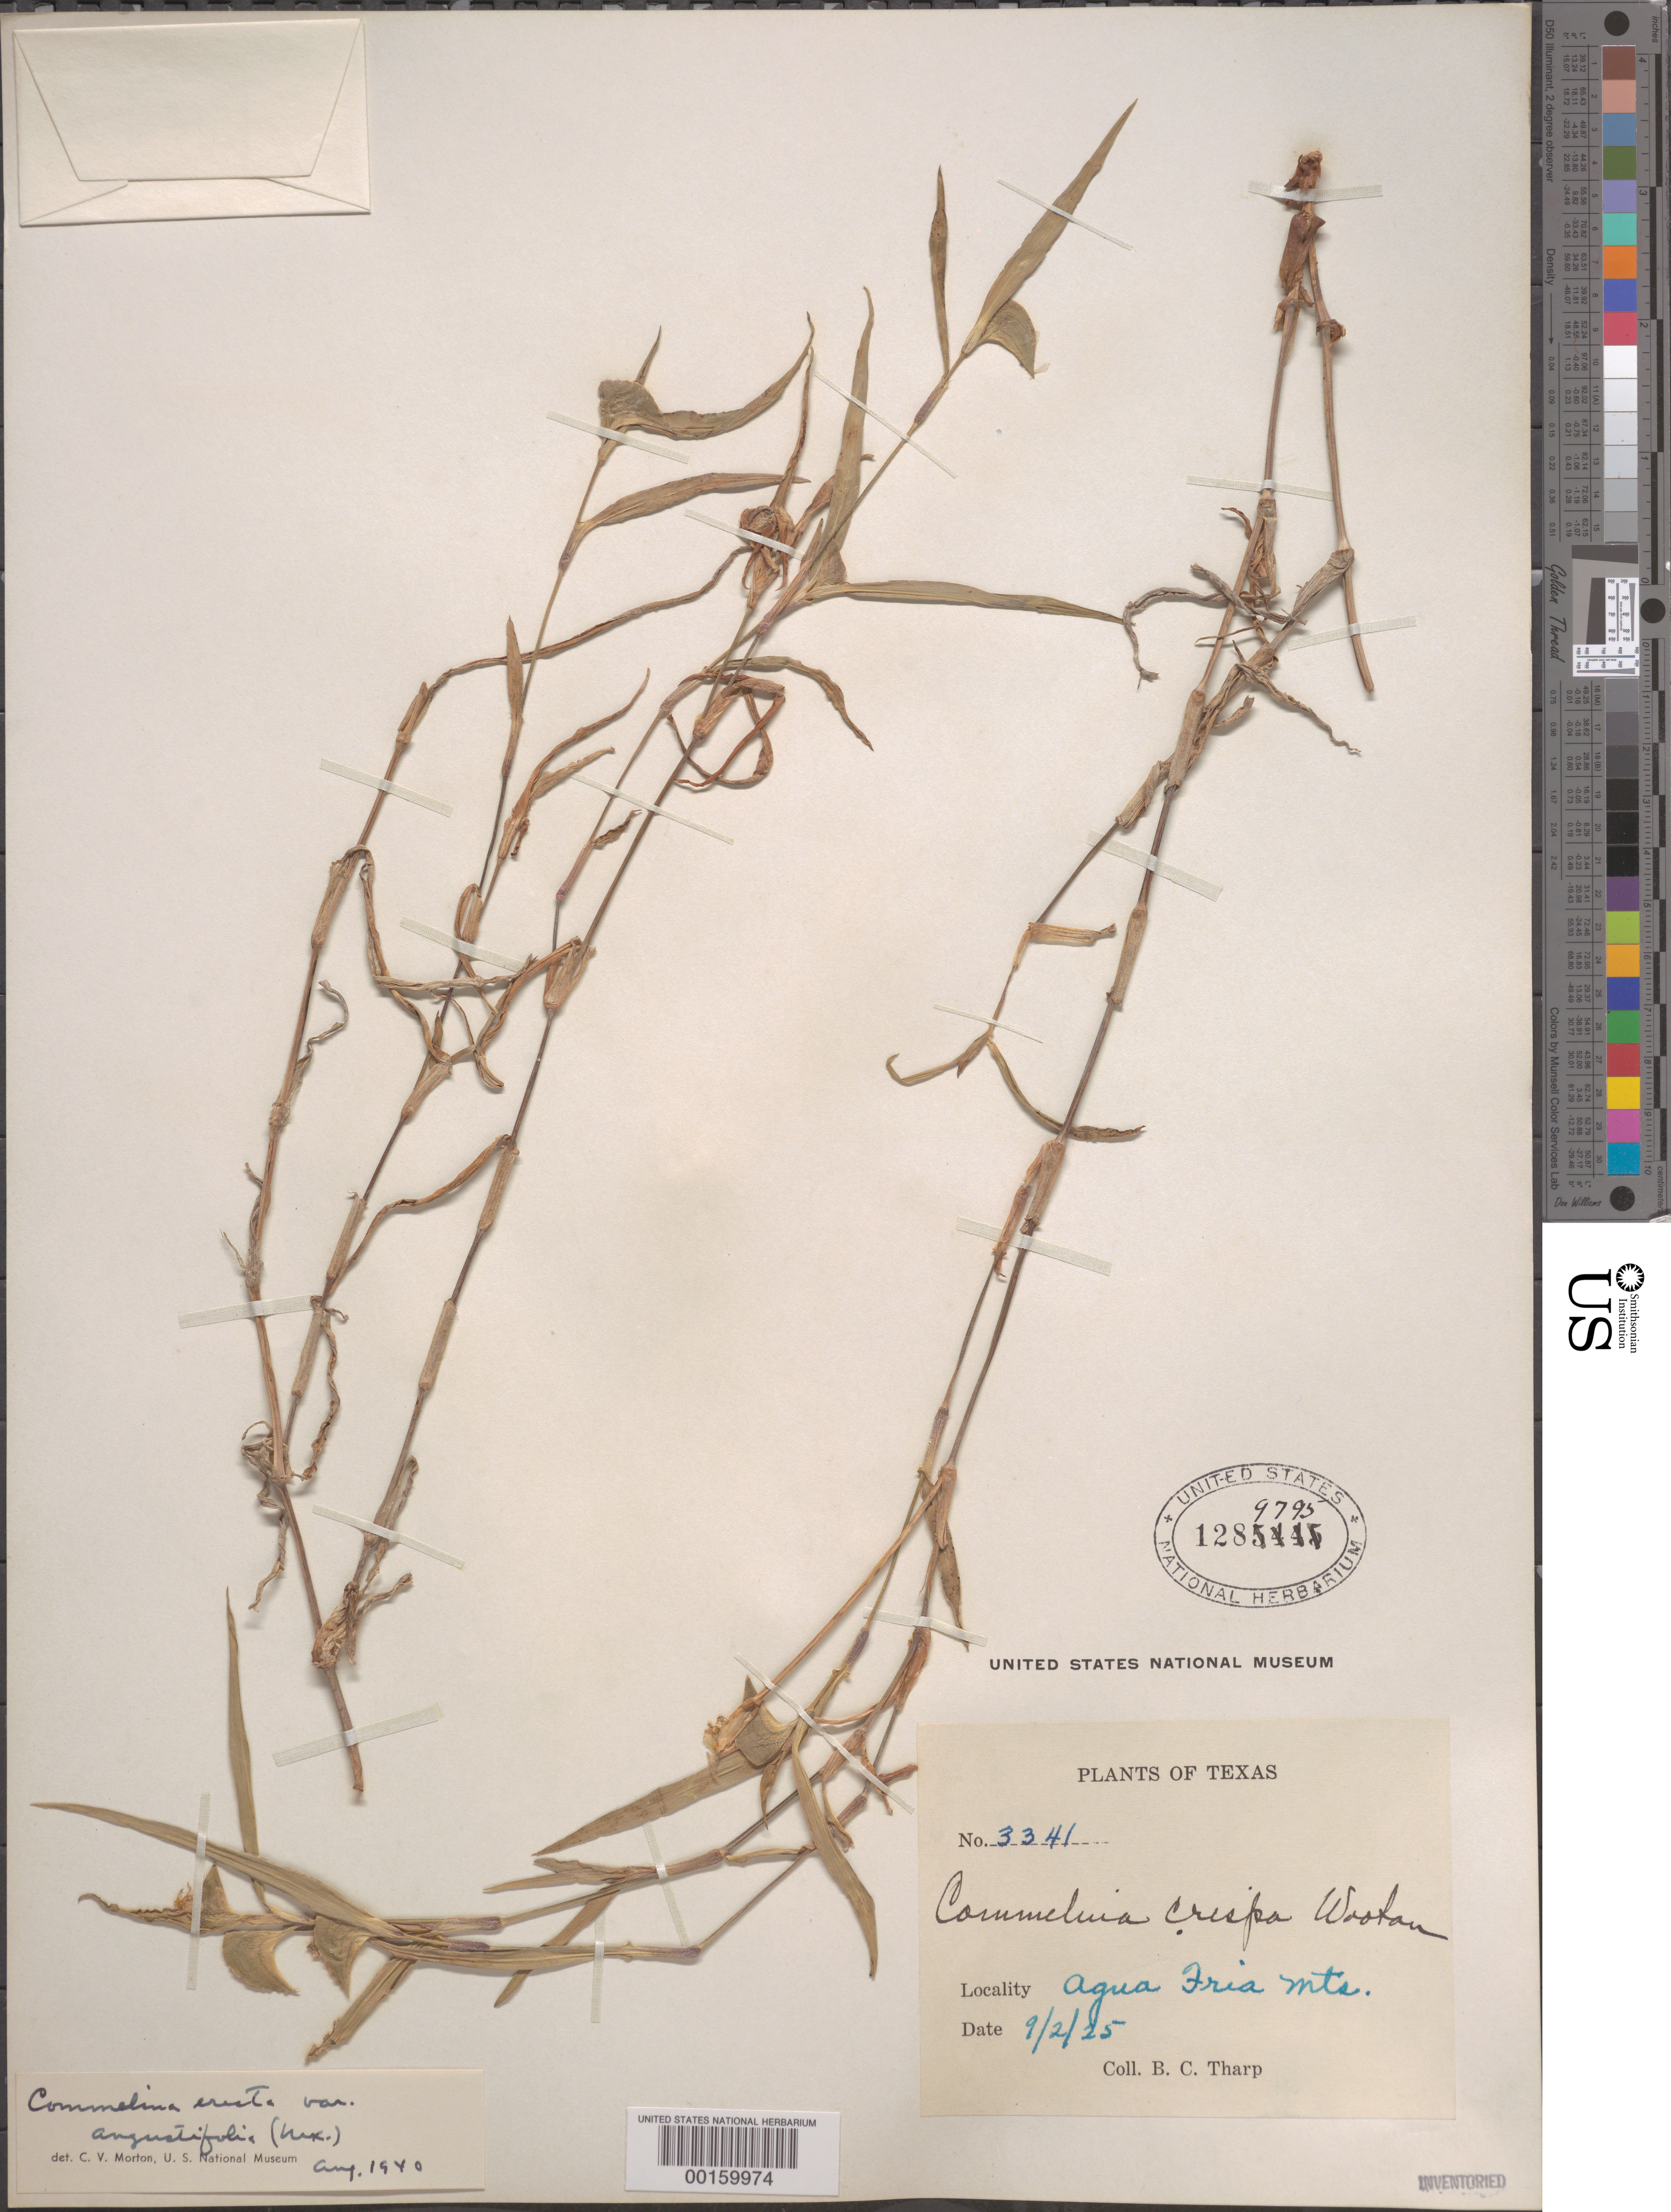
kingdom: Plantae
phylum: Tracheophyta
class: Liliopsida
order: Commelinales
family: Commelinaceae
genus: Commelina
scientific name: Commelina erecta var. angustifolia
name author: (Michx.) Fernald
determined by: Morton, C. V.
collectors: B. C. Tharp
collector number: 3341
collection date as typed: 02 Sep 1925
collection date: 1925-09-02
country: United States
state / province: Texas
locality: Agua fria mts.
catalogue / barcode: US 1289795